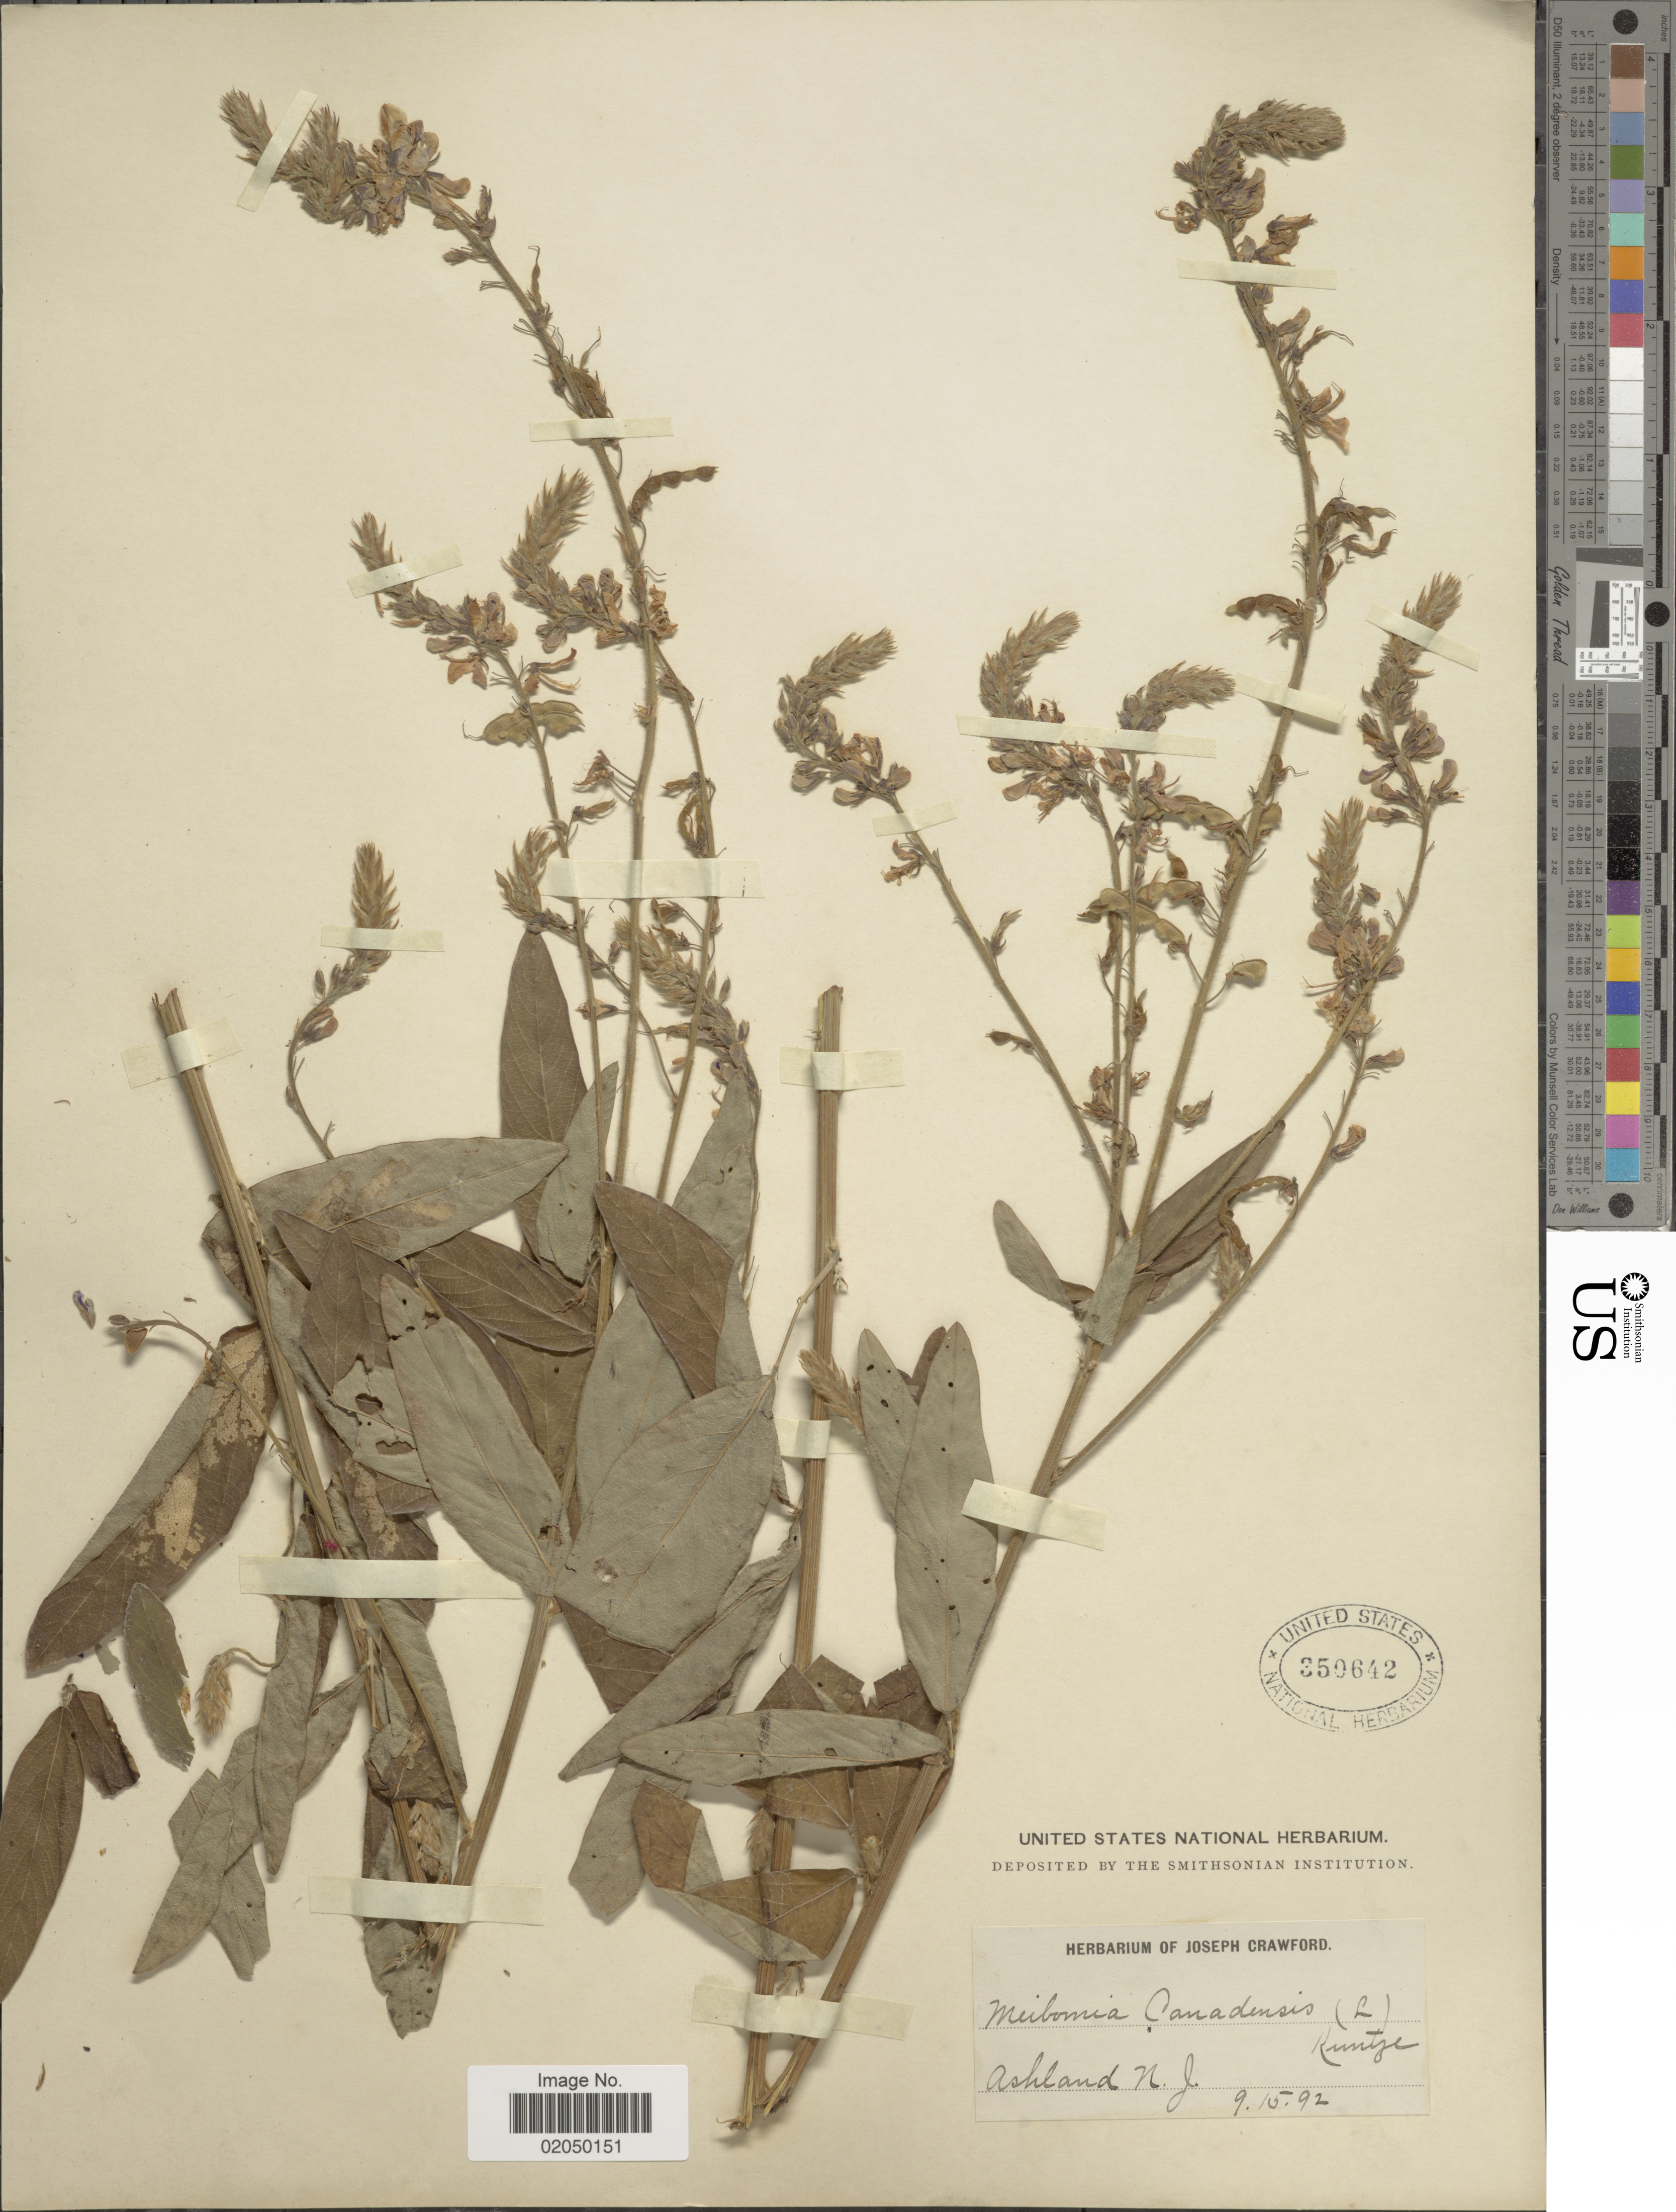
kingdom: Plantae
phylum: Tracheophyta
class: Magnoliopsida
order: Fabales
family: Fabaceae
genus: Desmodium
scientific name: Desmodium canadense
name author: (L.) DC.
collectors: ex herb. Joseph Crawford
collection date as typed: Transcribed d/m/y: 15/9/92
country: United States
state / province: New Jersey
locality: Ashland, N. J.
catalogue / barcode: US 350642